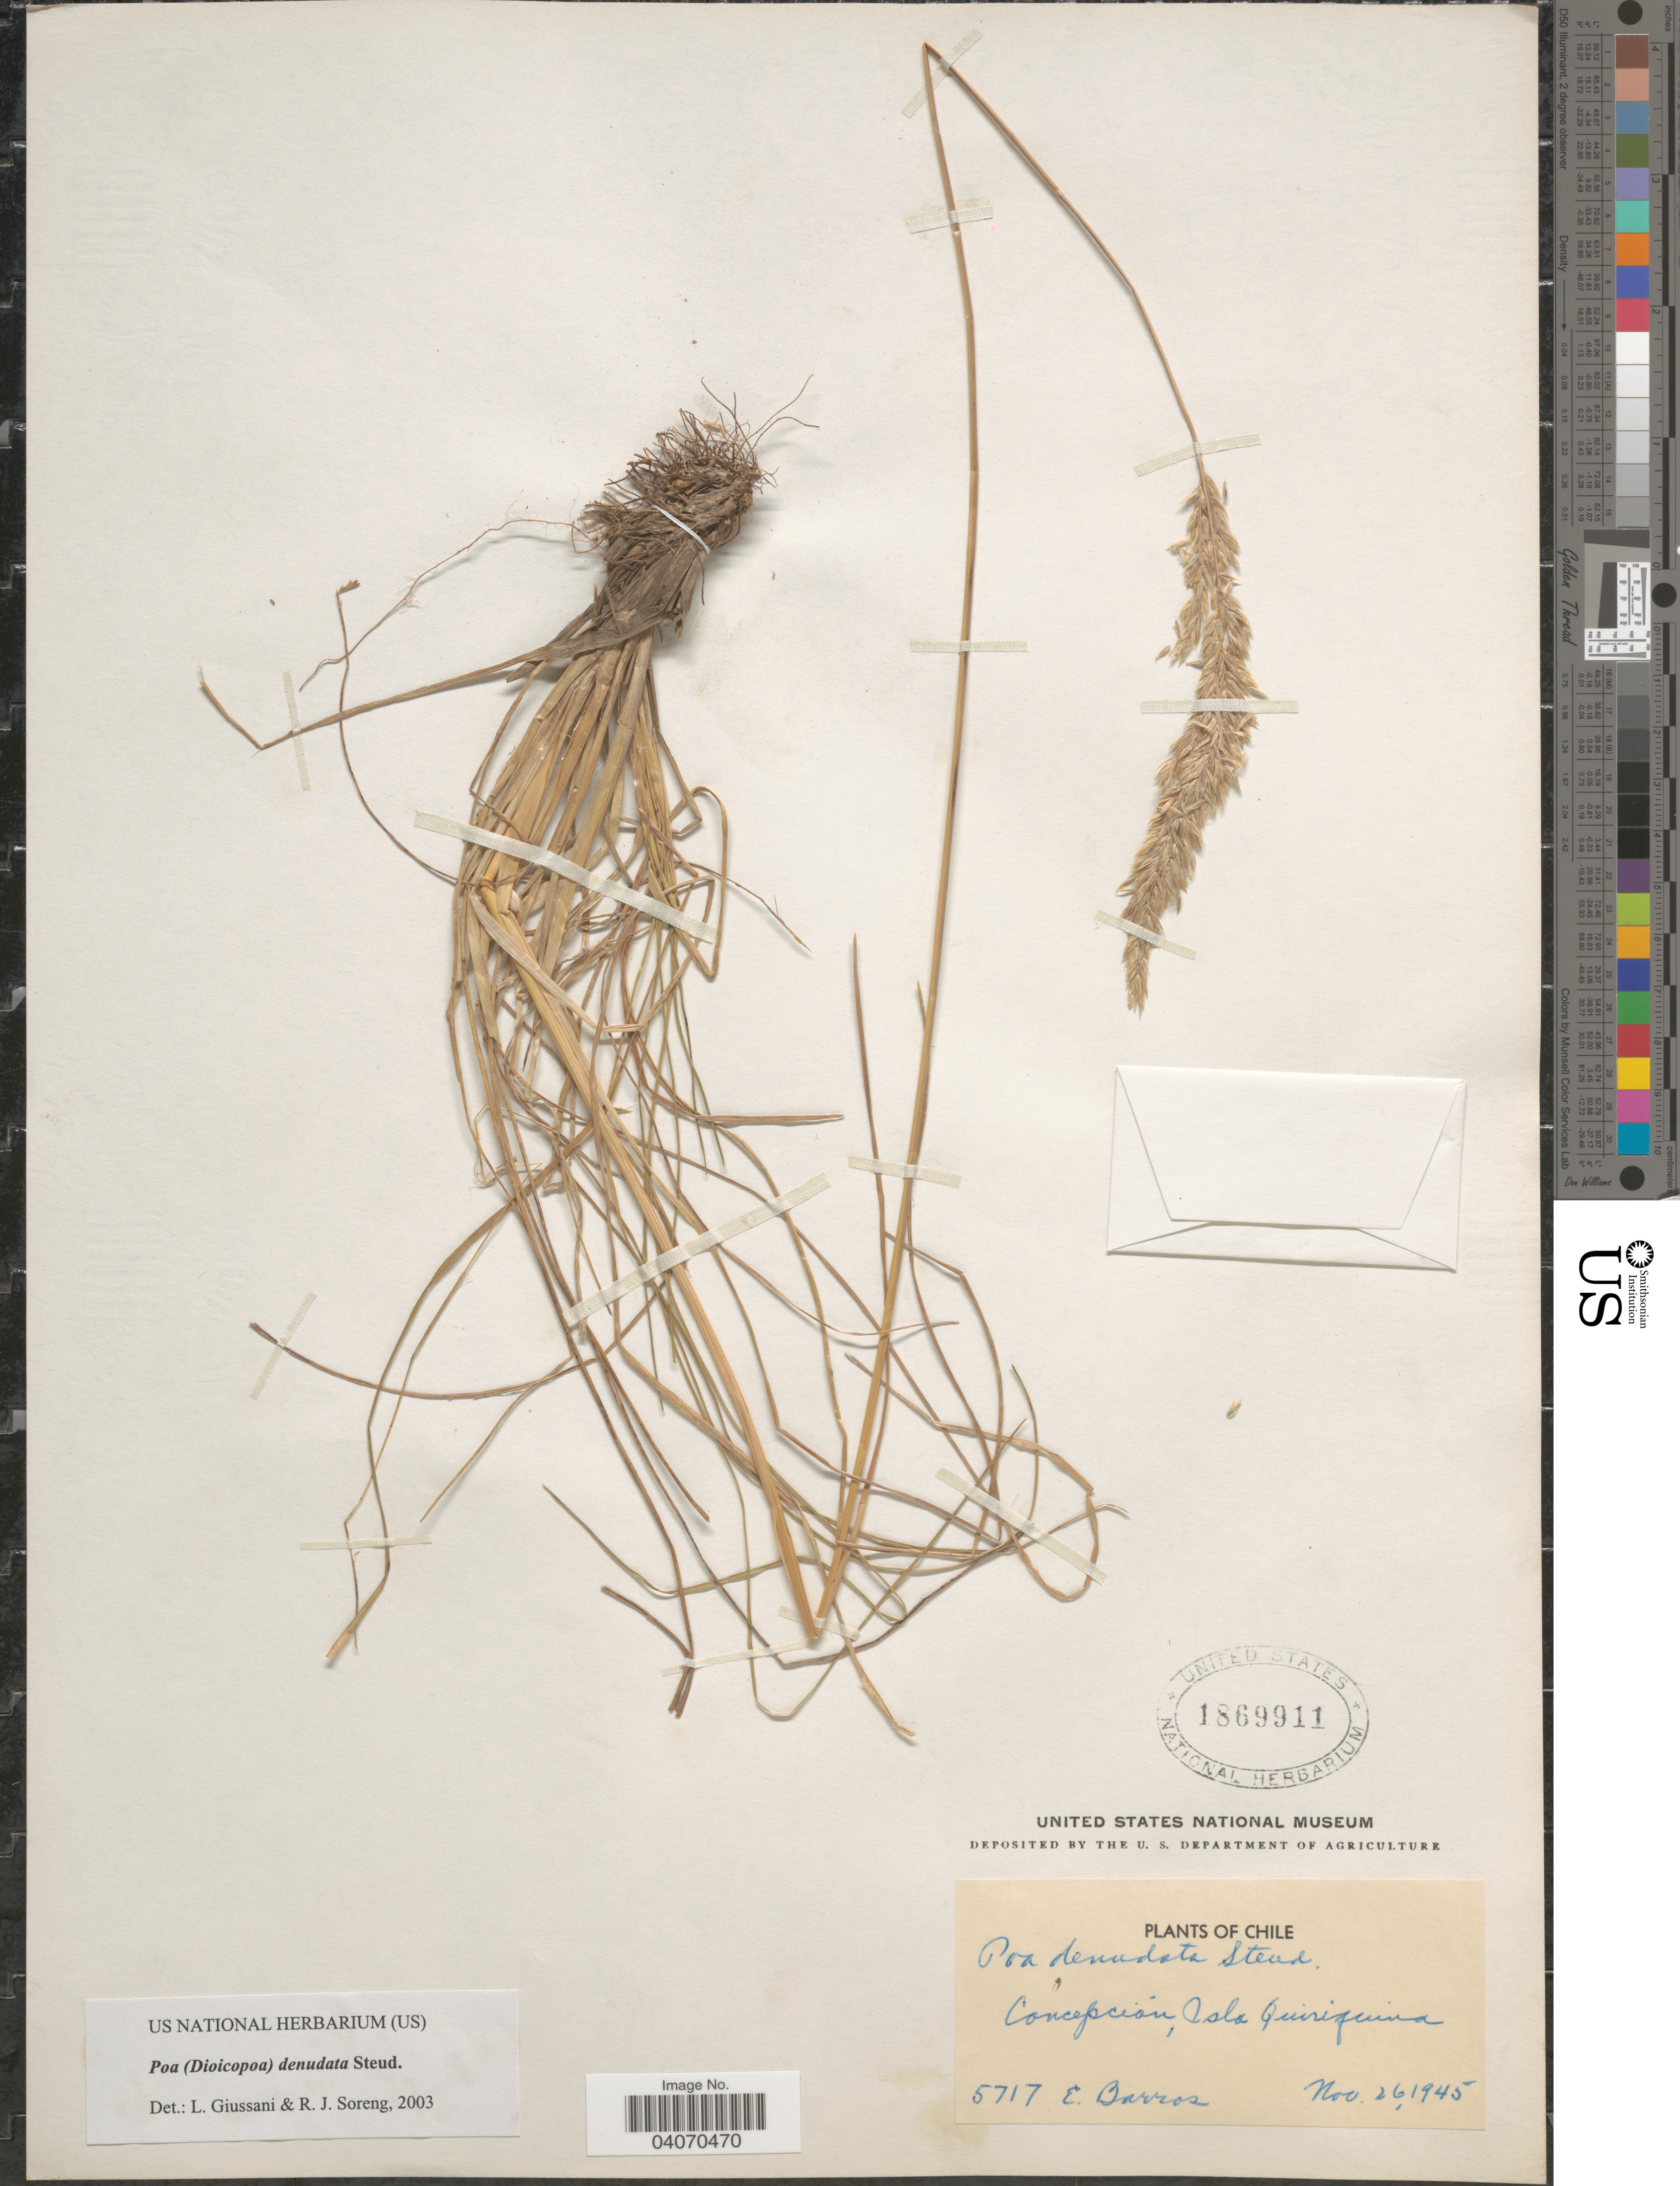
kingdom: Plantae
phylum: Tracheophyta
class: Liliopsida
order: Poales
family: Poaceae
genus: Poa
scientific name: Poa denudata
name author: Steud.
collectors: E. Barros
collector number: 5717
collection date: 1945-11-26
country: Chile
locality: Concepción, Isla Quiriquina.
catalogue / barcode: US 1869911